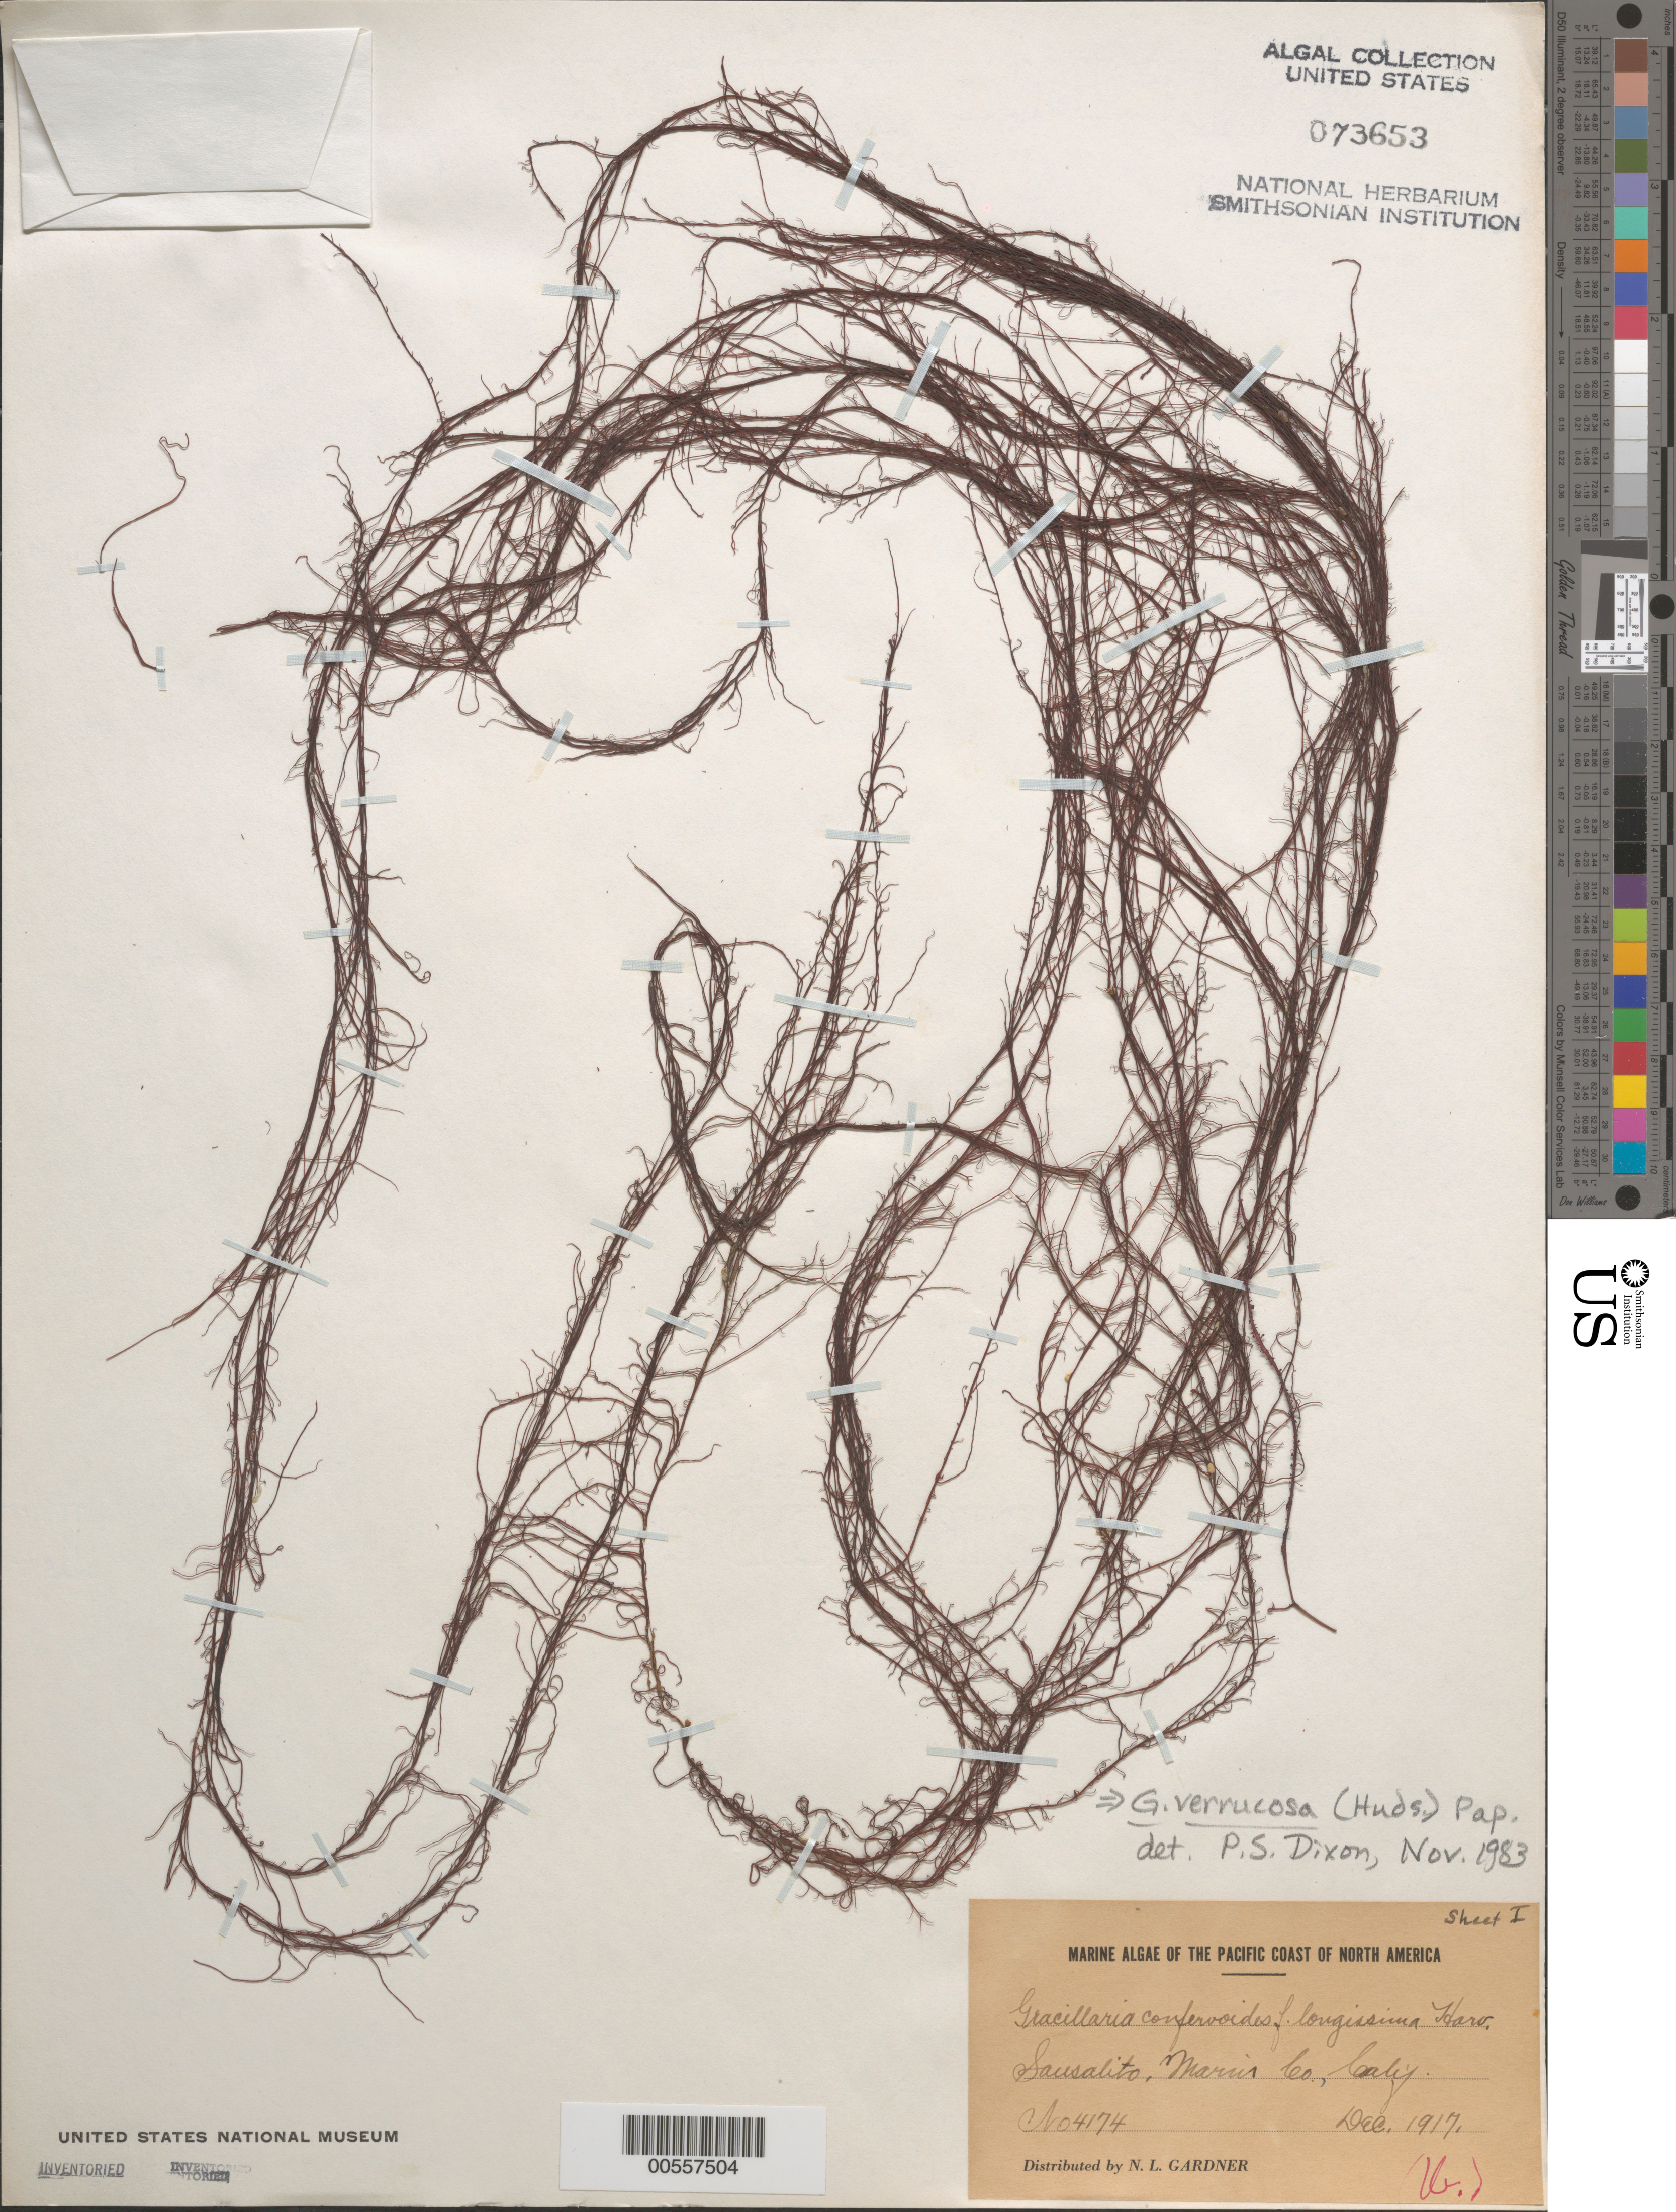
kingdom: Plantae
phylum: Rhodophyta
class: Florideophyceae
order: Gracilariales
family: Gracilariaceae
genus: Gracilariopsis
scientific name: Gracilariopsis longissima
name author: (S.G. Gmel.) Steentoft et al.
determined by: Algae name updating Project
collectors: N. Gardner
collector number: NLG 4174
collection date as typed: Dec 1917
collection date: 1917-12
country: United States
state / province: California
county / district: Marin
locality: Sausalito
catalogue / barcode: US 73653